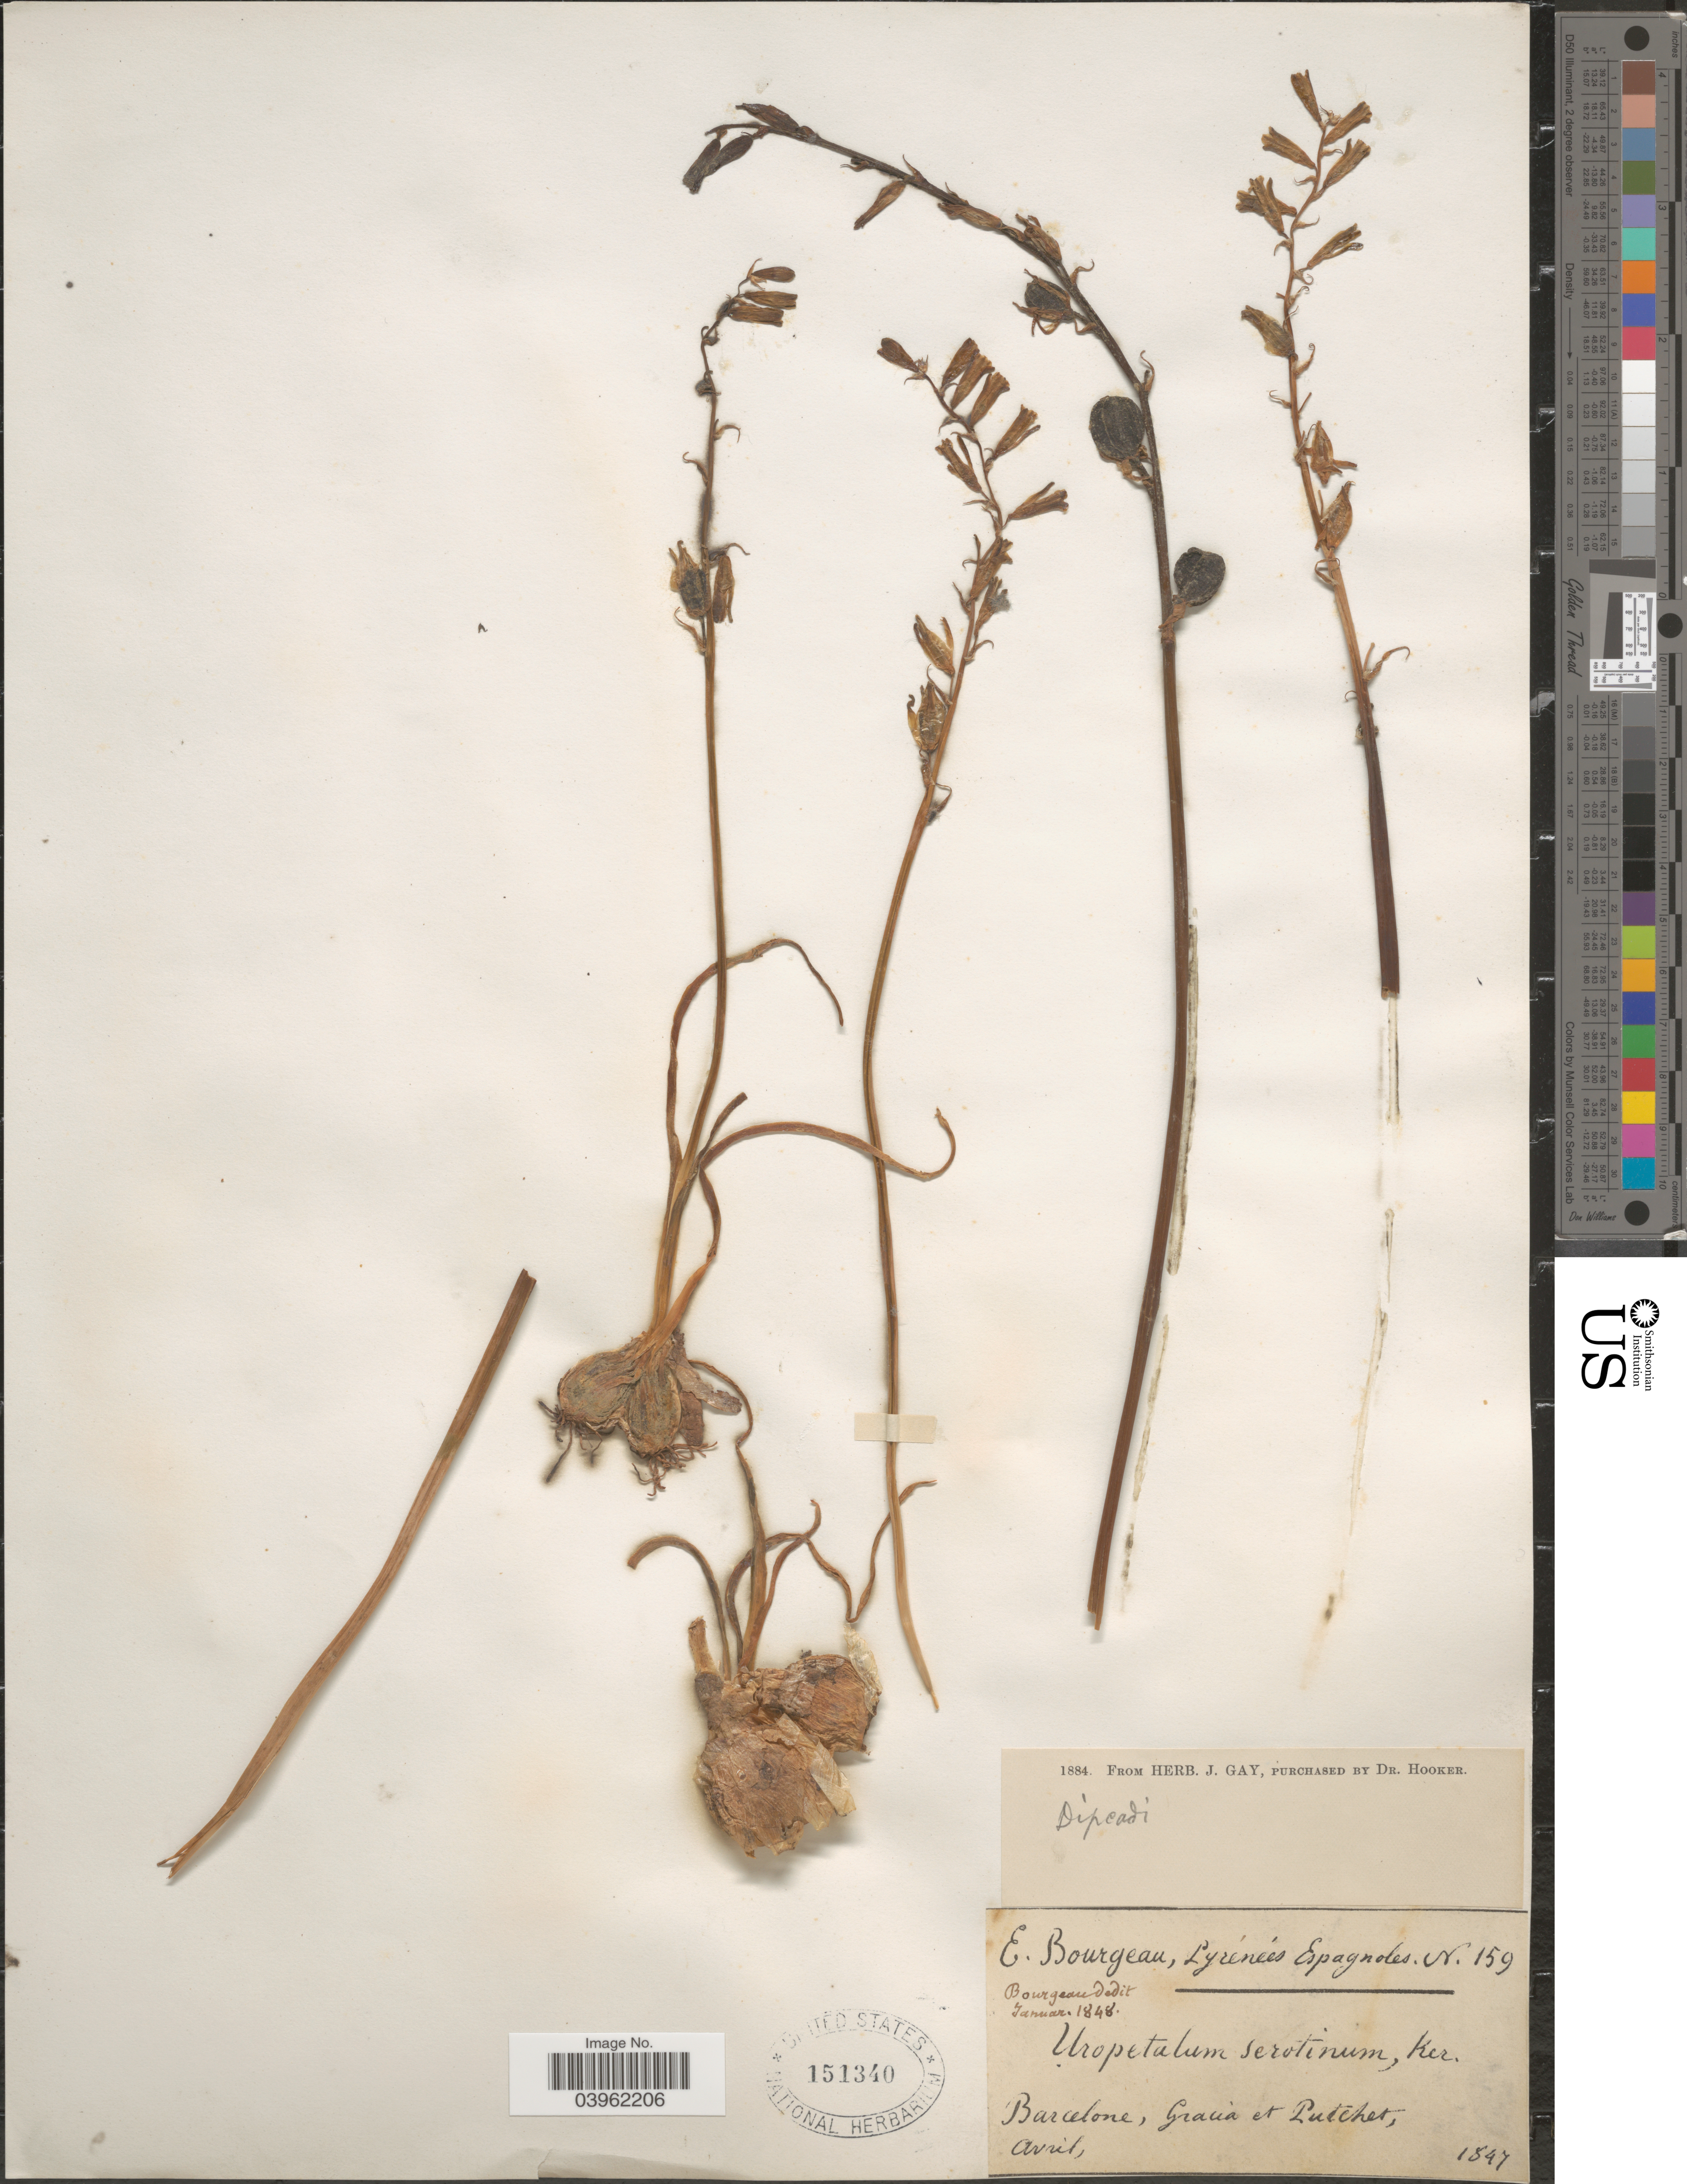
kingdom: Plantae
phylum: Tracheophyta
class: Liliopsida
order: Asparagales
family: Asparagaceae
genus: Dipcadi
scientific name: Dipcadi serotinum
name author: (L.) Medik.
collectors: E. Bourgeau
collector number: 159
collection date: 1847-04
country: Spain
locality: Barcelone, Gracia et Putchet.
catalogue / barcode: US 151340